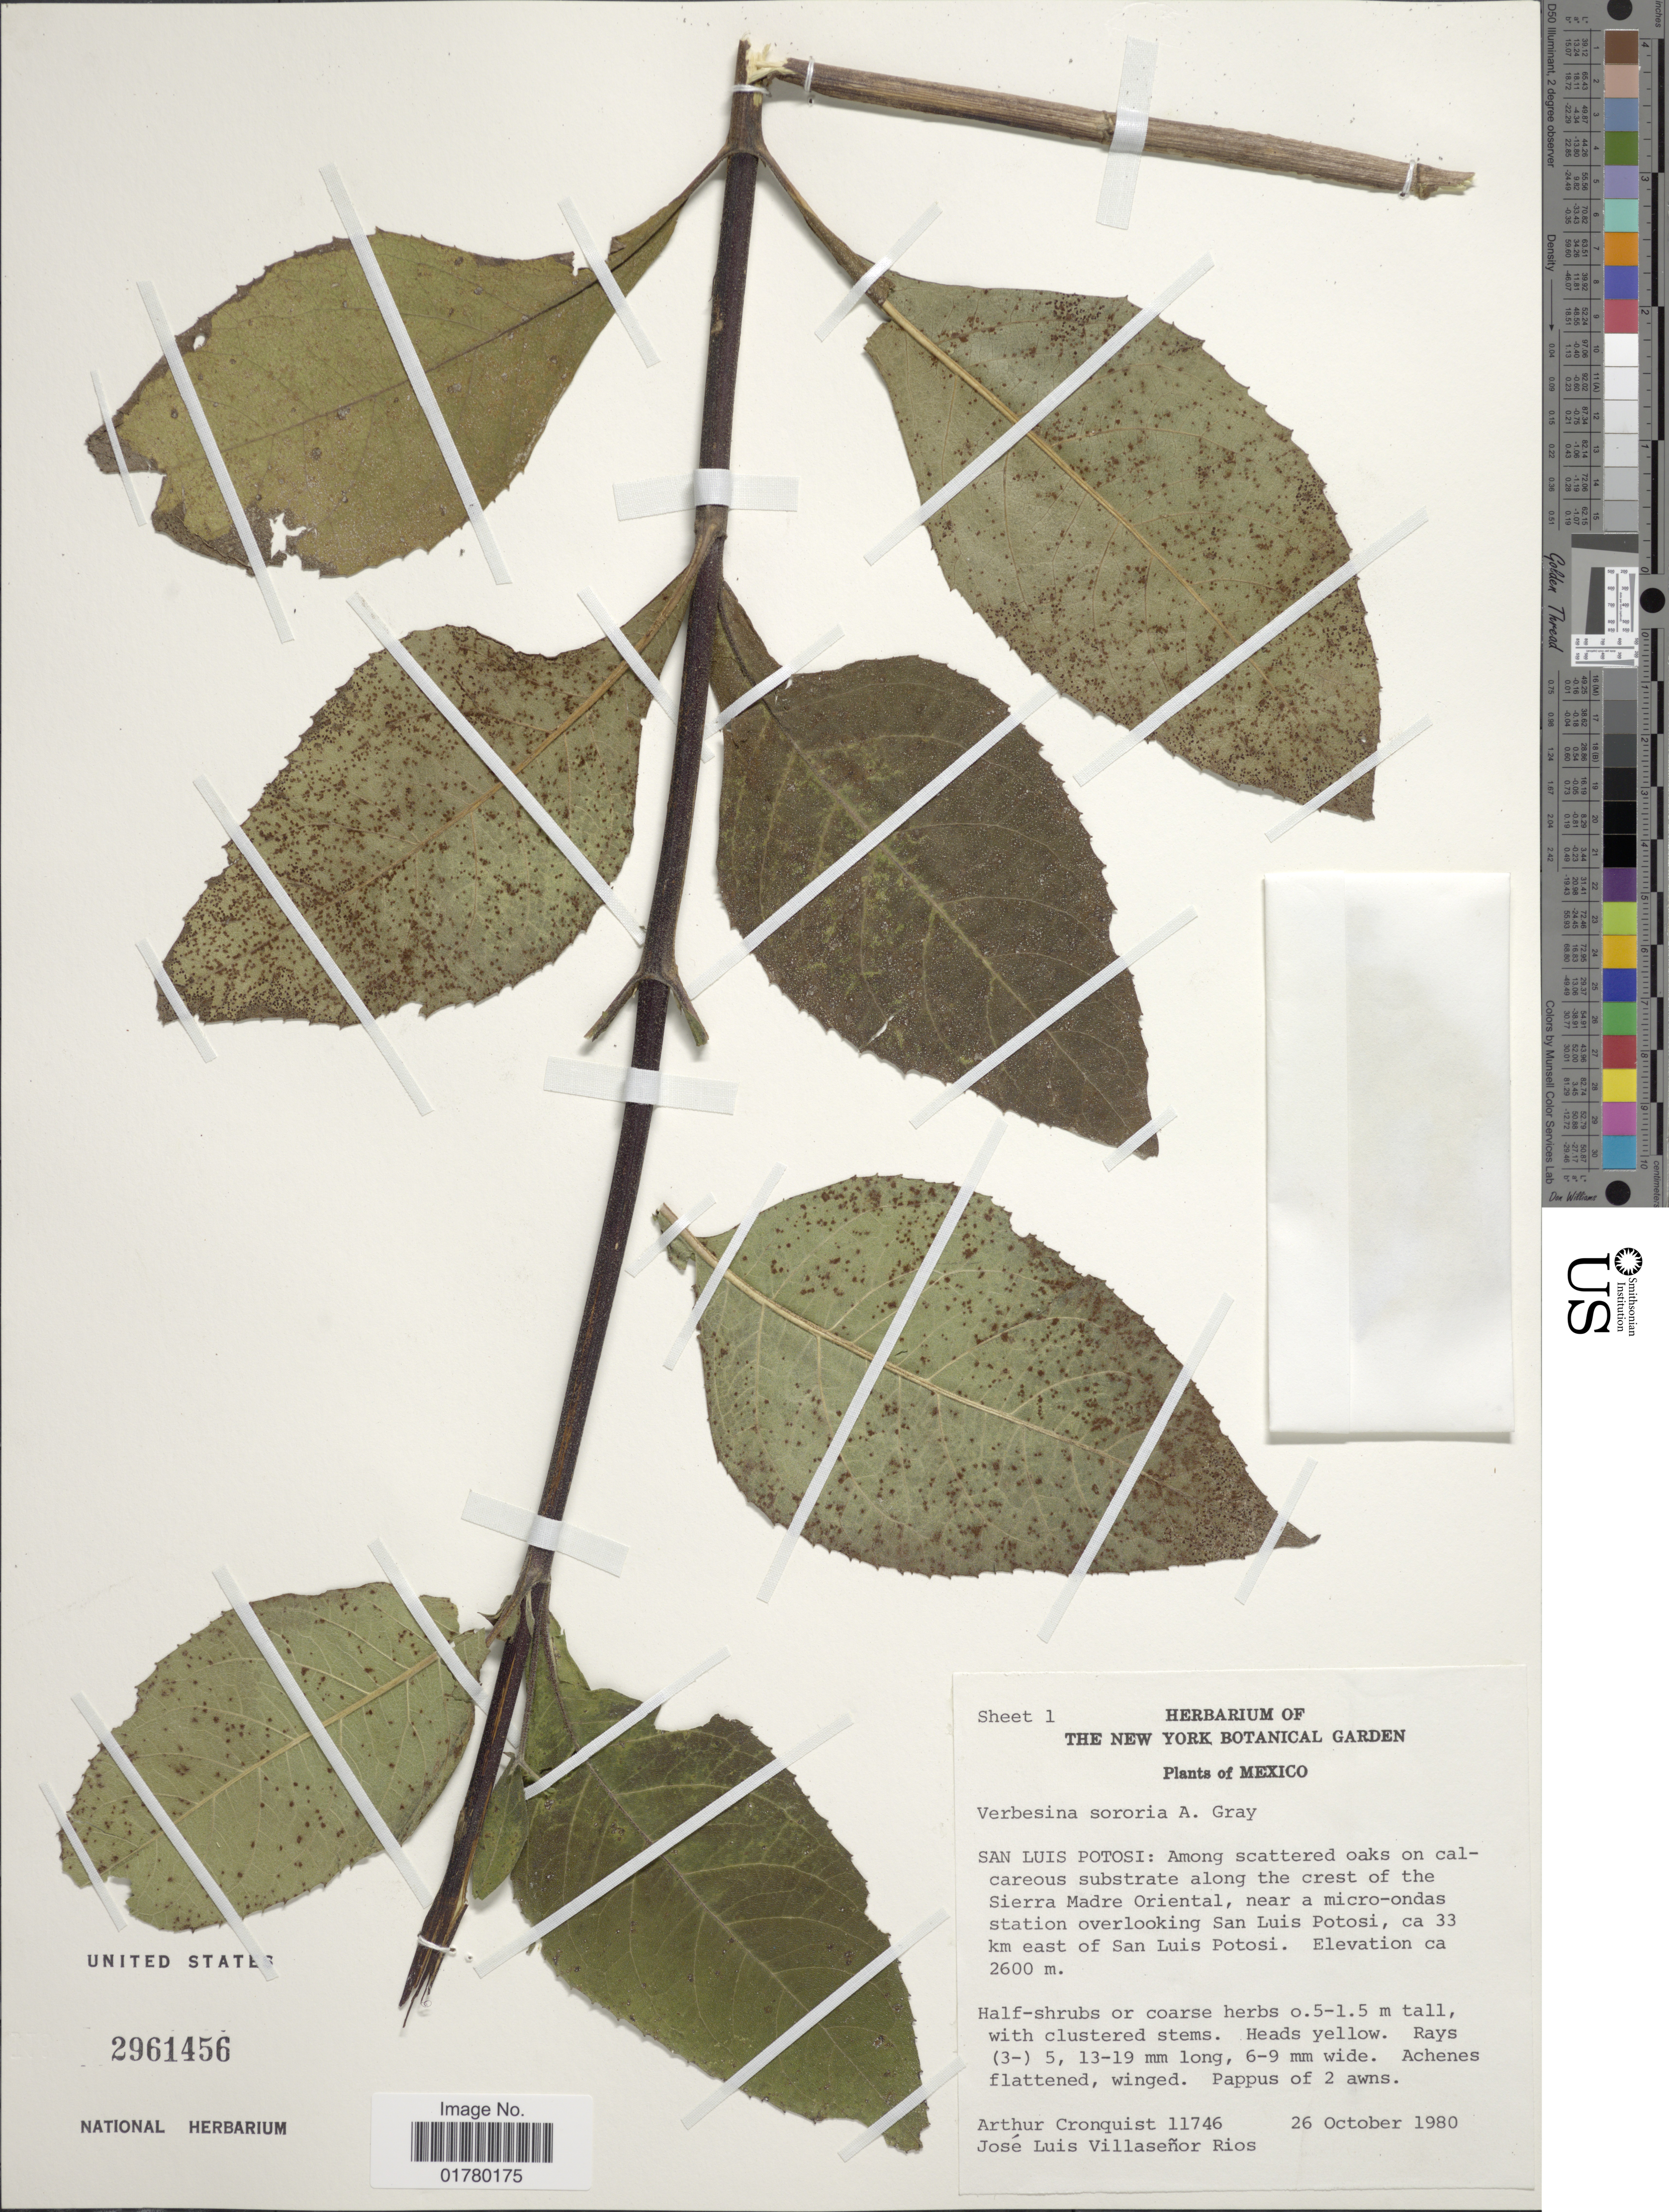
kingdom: Plantae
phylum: Tracheophyta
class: Magnoliopsida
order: Asterales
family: Asteraceae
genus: Verbesina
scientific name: Verbesina sororia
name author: A. Gray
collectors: A. J. Cronquist & J. L. Villasenor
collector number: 11746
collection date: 1980-10-26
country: Mexico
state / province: San Luis Potosí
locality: Among scattered oaks on calcareous substrate along the crest of the Sierra Madre Oriental, near a micro-ondas station overlooking San Luis Potosi, ca 33 km east of San Luis Potosi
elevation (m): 2600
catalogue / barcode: US 2961456